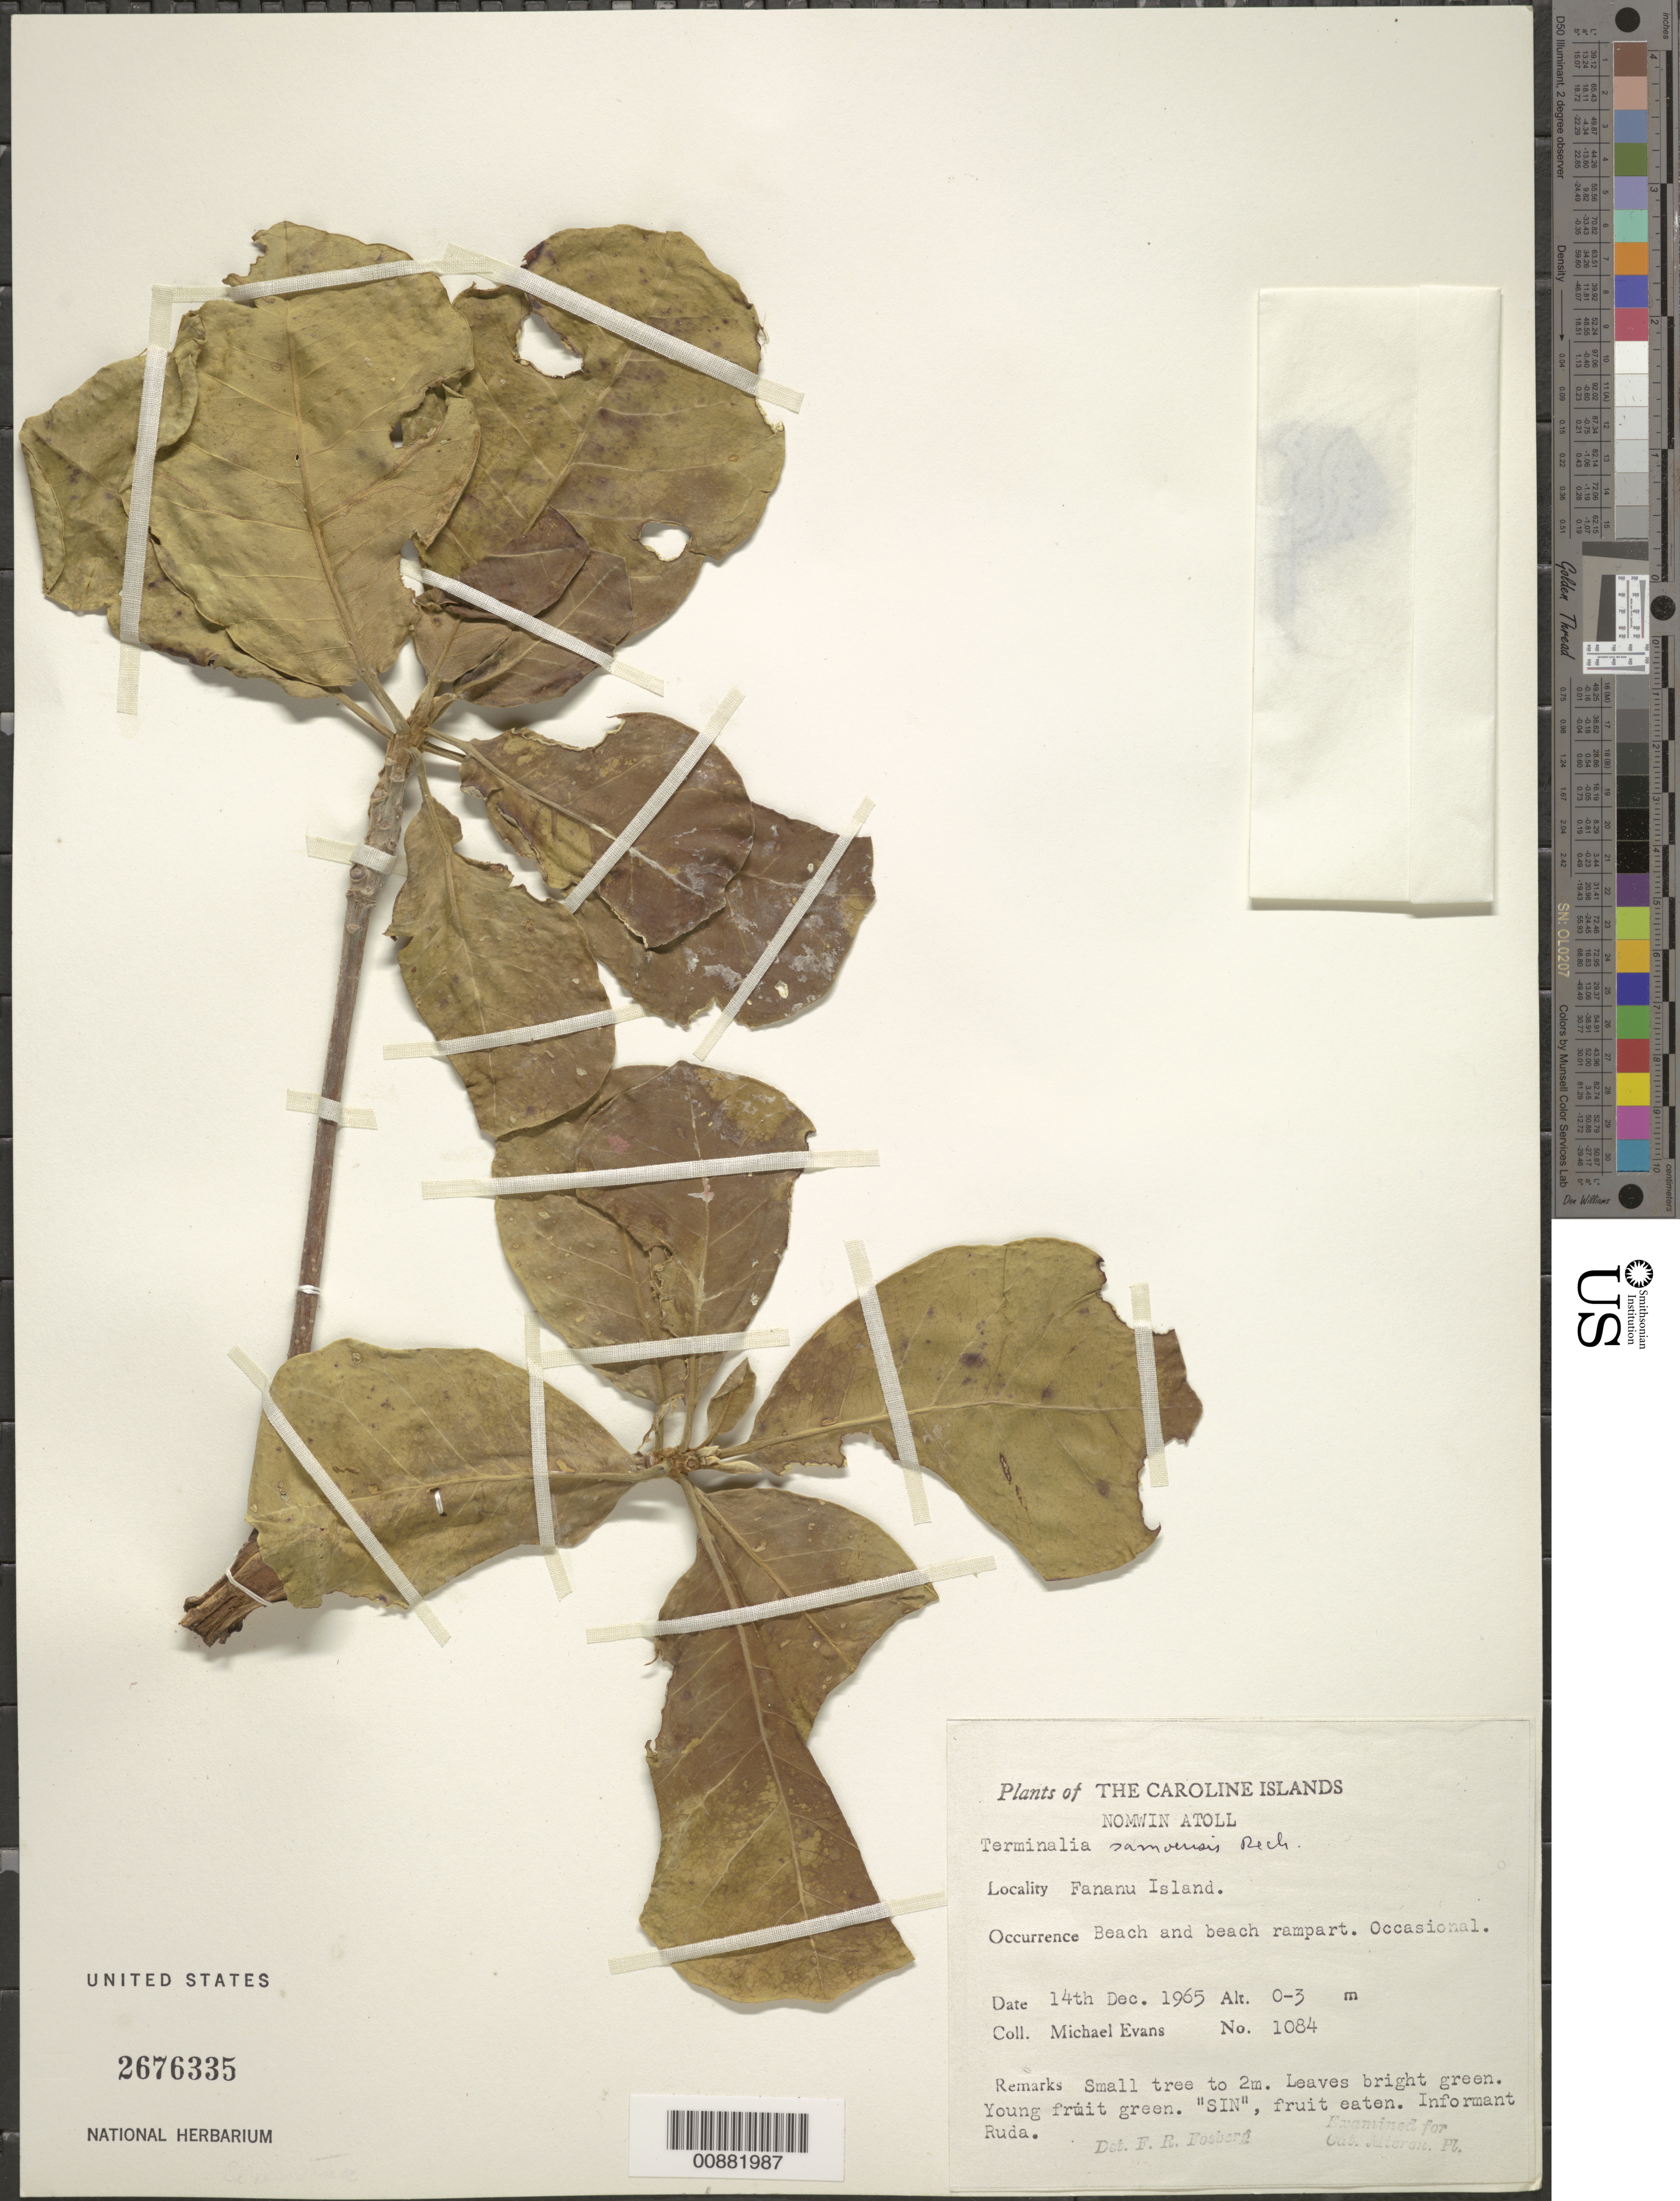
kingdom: Plantae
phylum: Tracheophyta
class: Magnoliopsida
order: Myrtales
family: Combretaceae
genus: Terminalia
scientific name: Terminalia samoensis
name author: Rech.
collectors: M. Evans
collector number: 1084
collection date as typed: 14 Dec 1965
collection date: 1965-12-14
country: Micronesia, Federated States of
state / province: Truk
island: Nomwin Atoll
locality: Fanau Islet.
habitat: beach and beach rampart. Occasional.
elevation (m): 0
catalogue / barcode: US 2676335